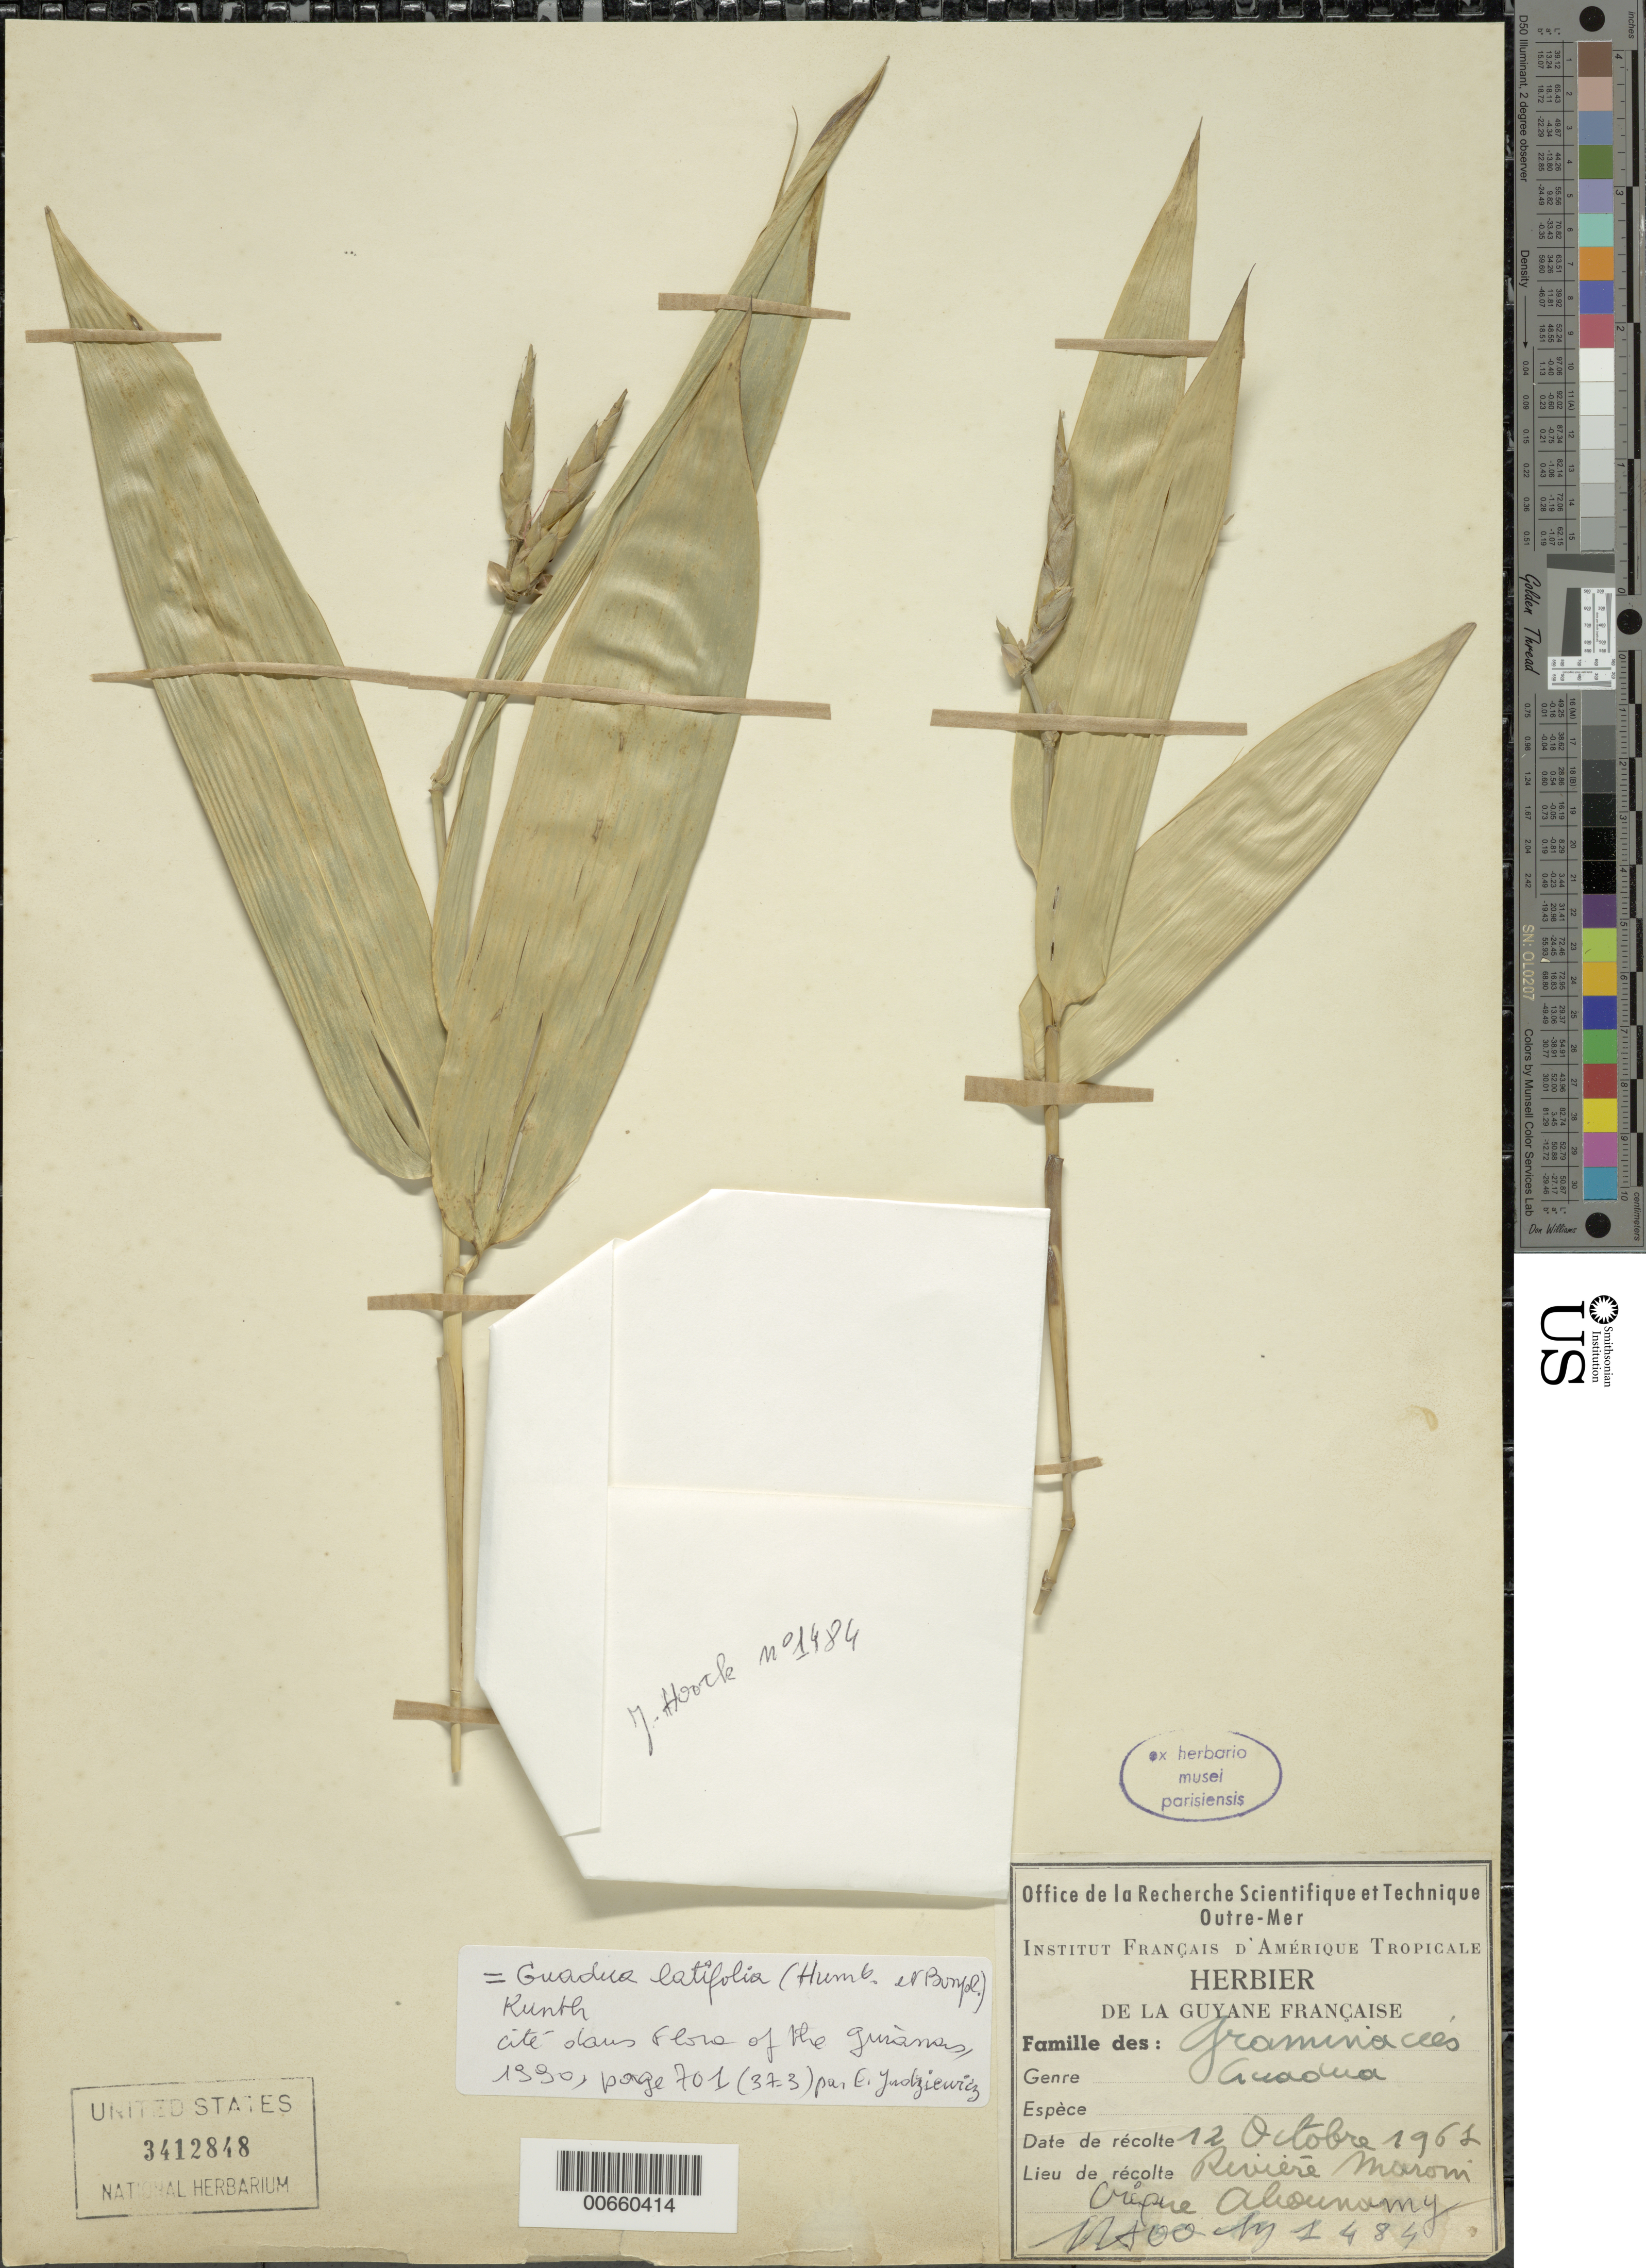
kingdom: Plantae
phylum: Tracheophyta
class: Liliopsida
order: Poales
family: Poaceae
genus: Guadua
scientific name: Guadua latifolia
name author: (Bonpl.) Kunth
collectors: J. Hoock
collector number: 1484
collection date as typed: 12-Oct-62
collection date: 1962-10-12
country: French Guiana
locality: Rivière Maroni, Crique Abounamy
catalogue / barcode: US 3412848